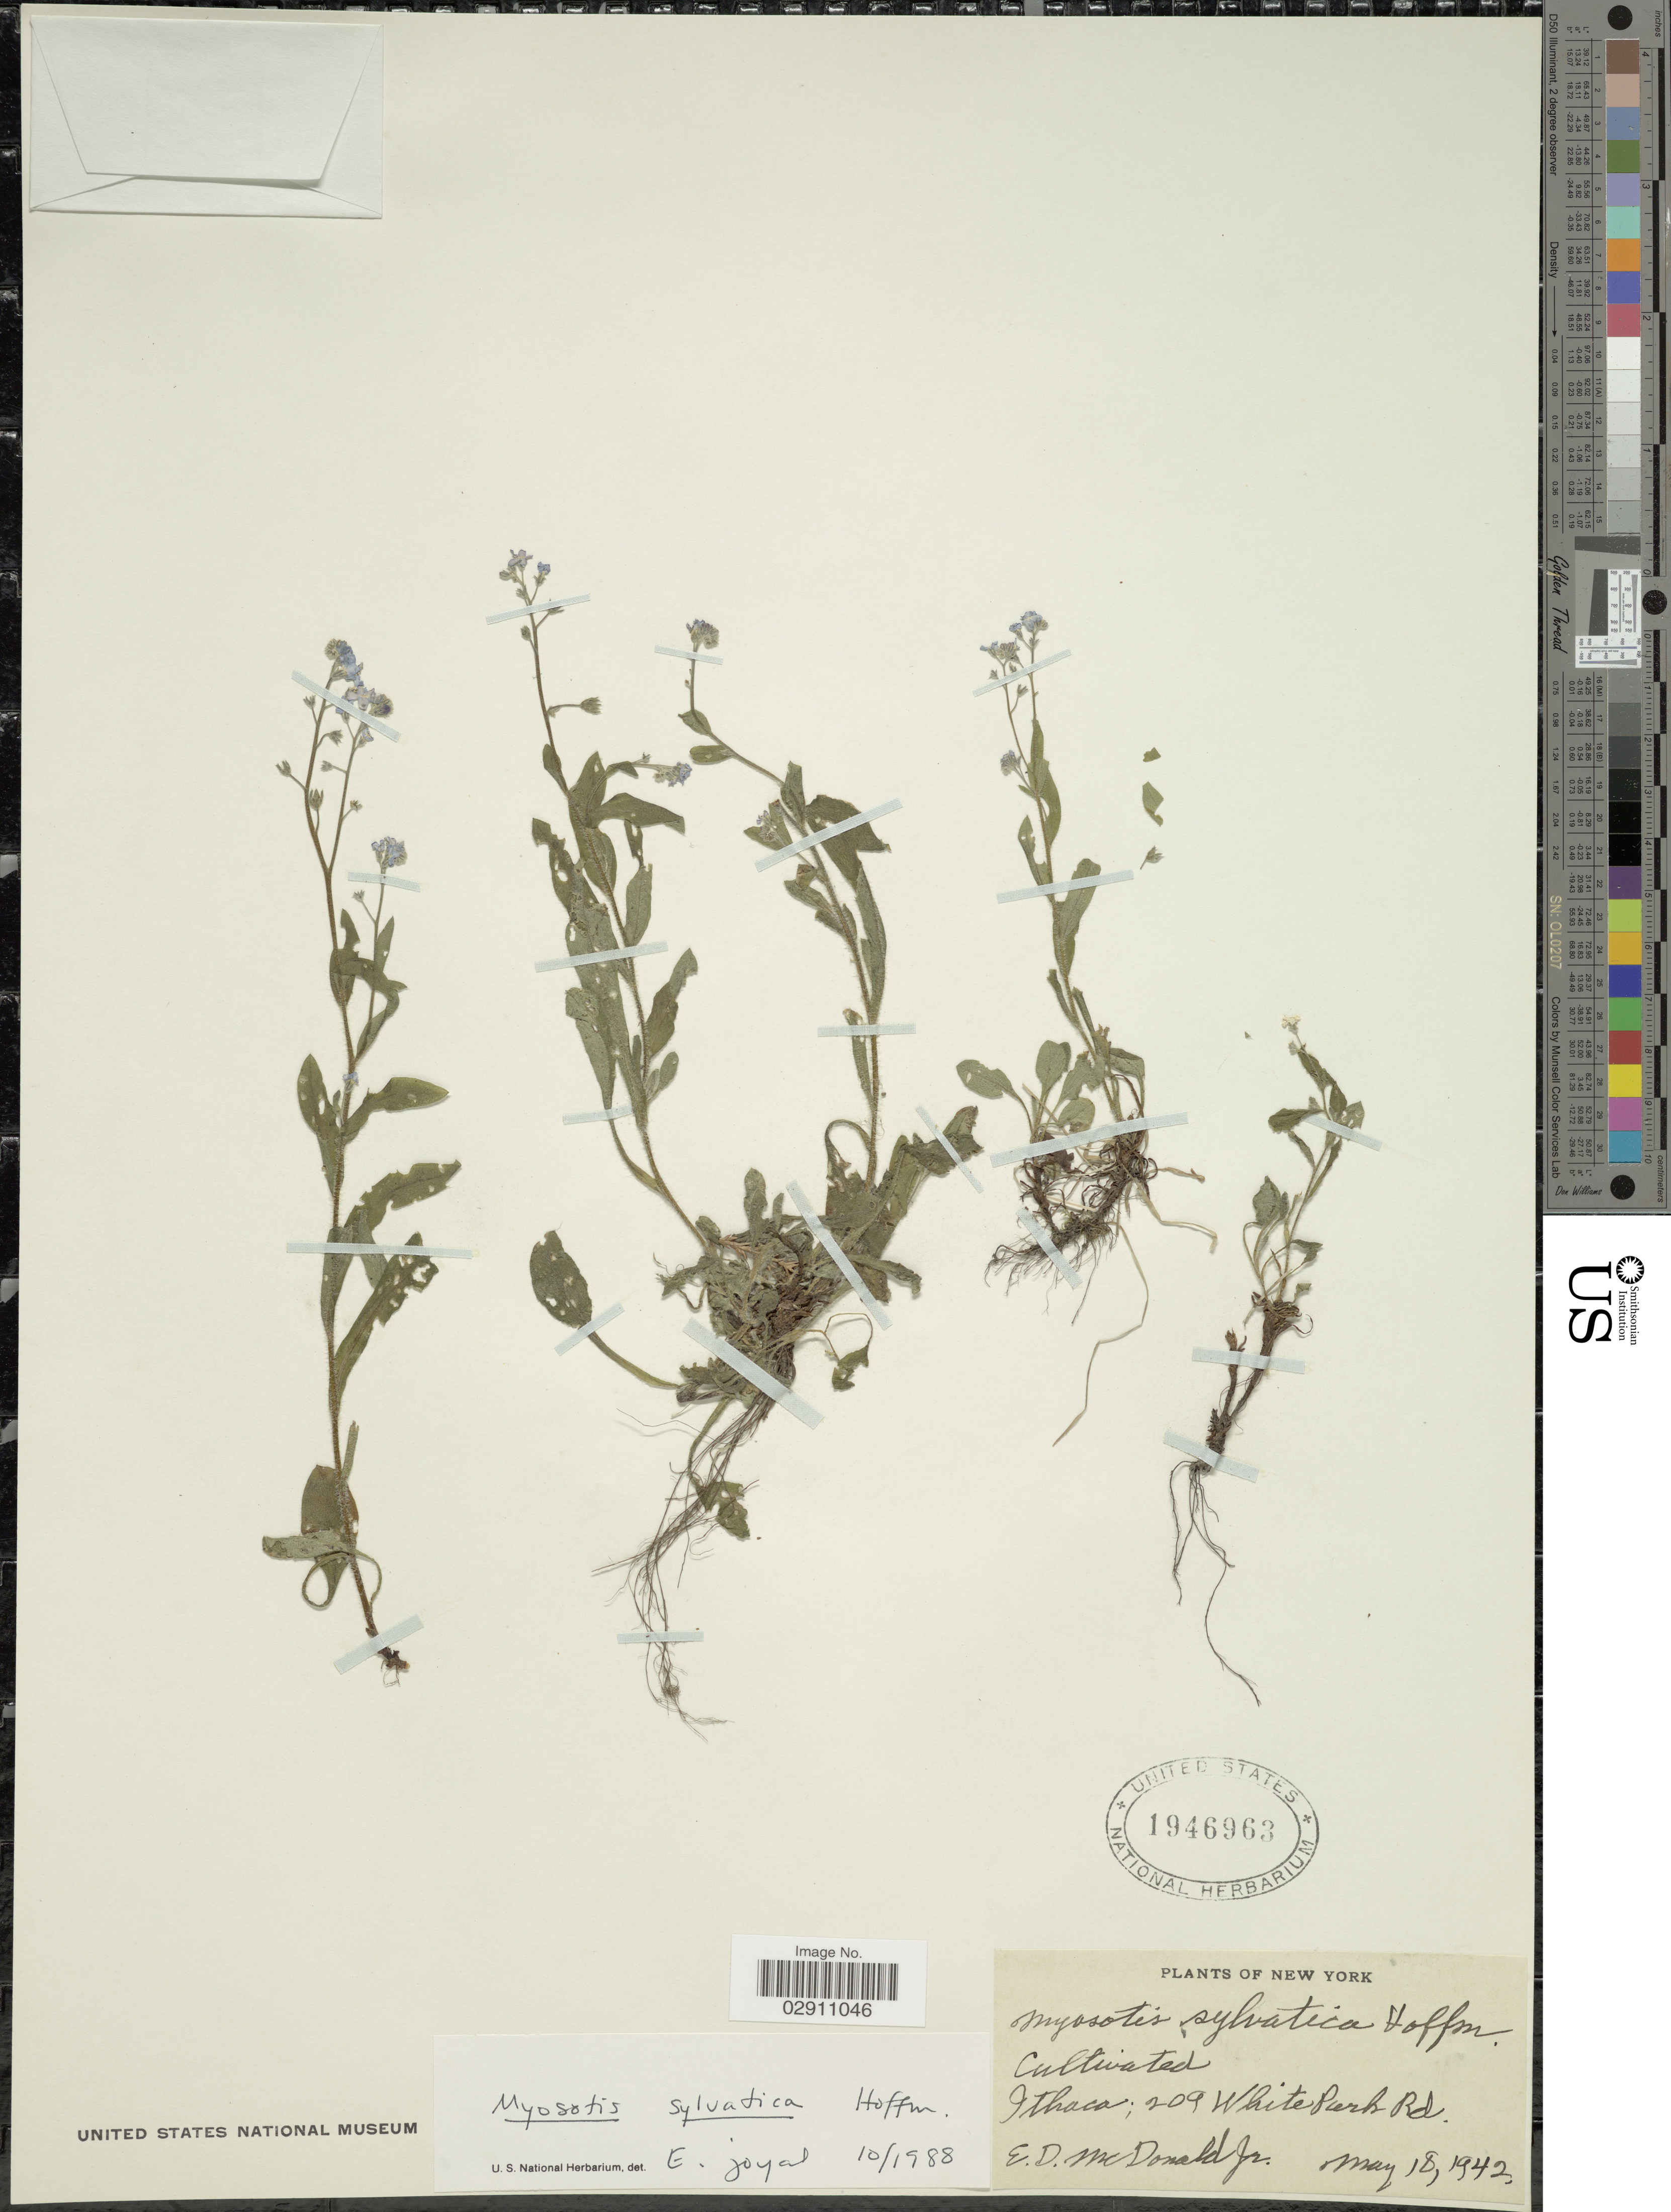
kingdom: Plantae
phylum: Tracheophyta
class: Magnoliopsida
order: Boraginales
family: Boraginaceae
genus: Myosotis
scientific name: Myosotis sylvatica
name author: Ehrh. ex Hoffm.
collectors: E. D. McDonald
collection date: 1942-05-18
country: United States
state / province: New York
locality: Ithaca; 209 White Park Rd.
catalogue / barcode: US 1946963